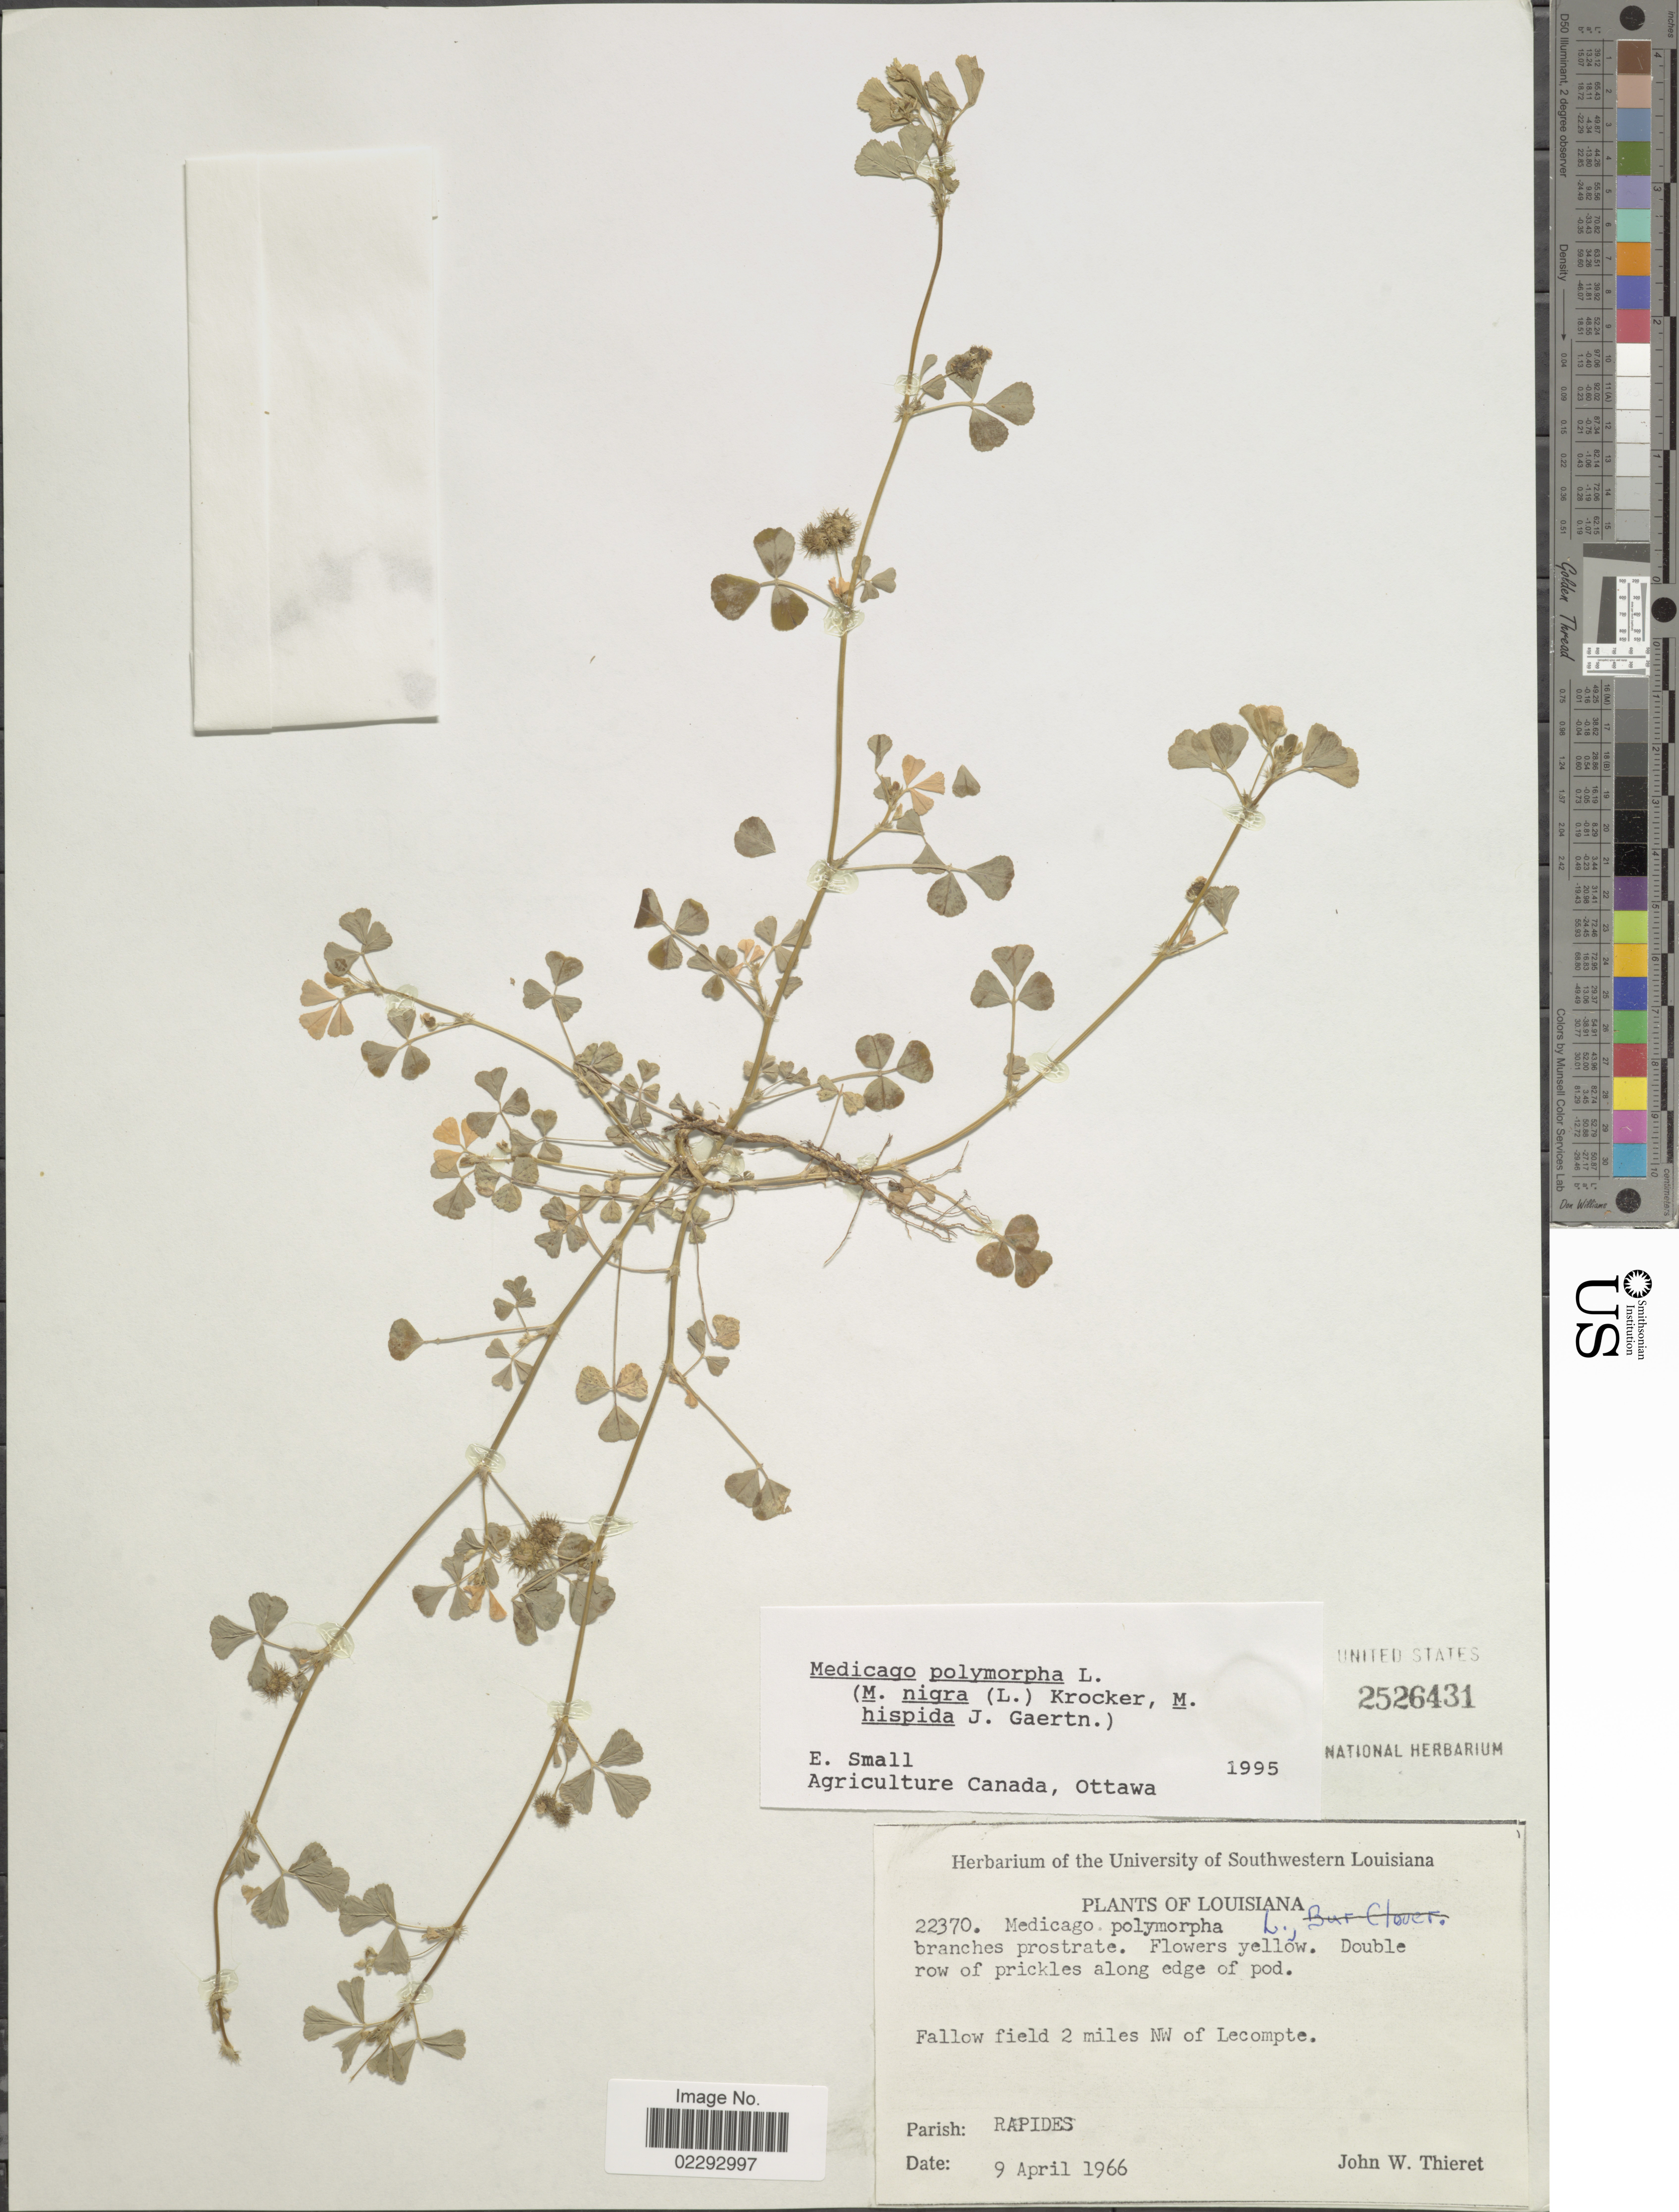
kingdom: Plantae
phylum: Tracheophyta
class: Magnoliopsida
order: Fabales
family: Fabaceae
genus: Medicago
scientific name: Medicago polymorpha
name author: L.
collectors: J. W. Thieret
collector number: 22370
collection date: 1966-04-09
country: United States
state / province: Louisiana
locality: Fallow field 2 miles NW of Lecompte, Parish: Rapides.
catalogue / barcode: US 2526431